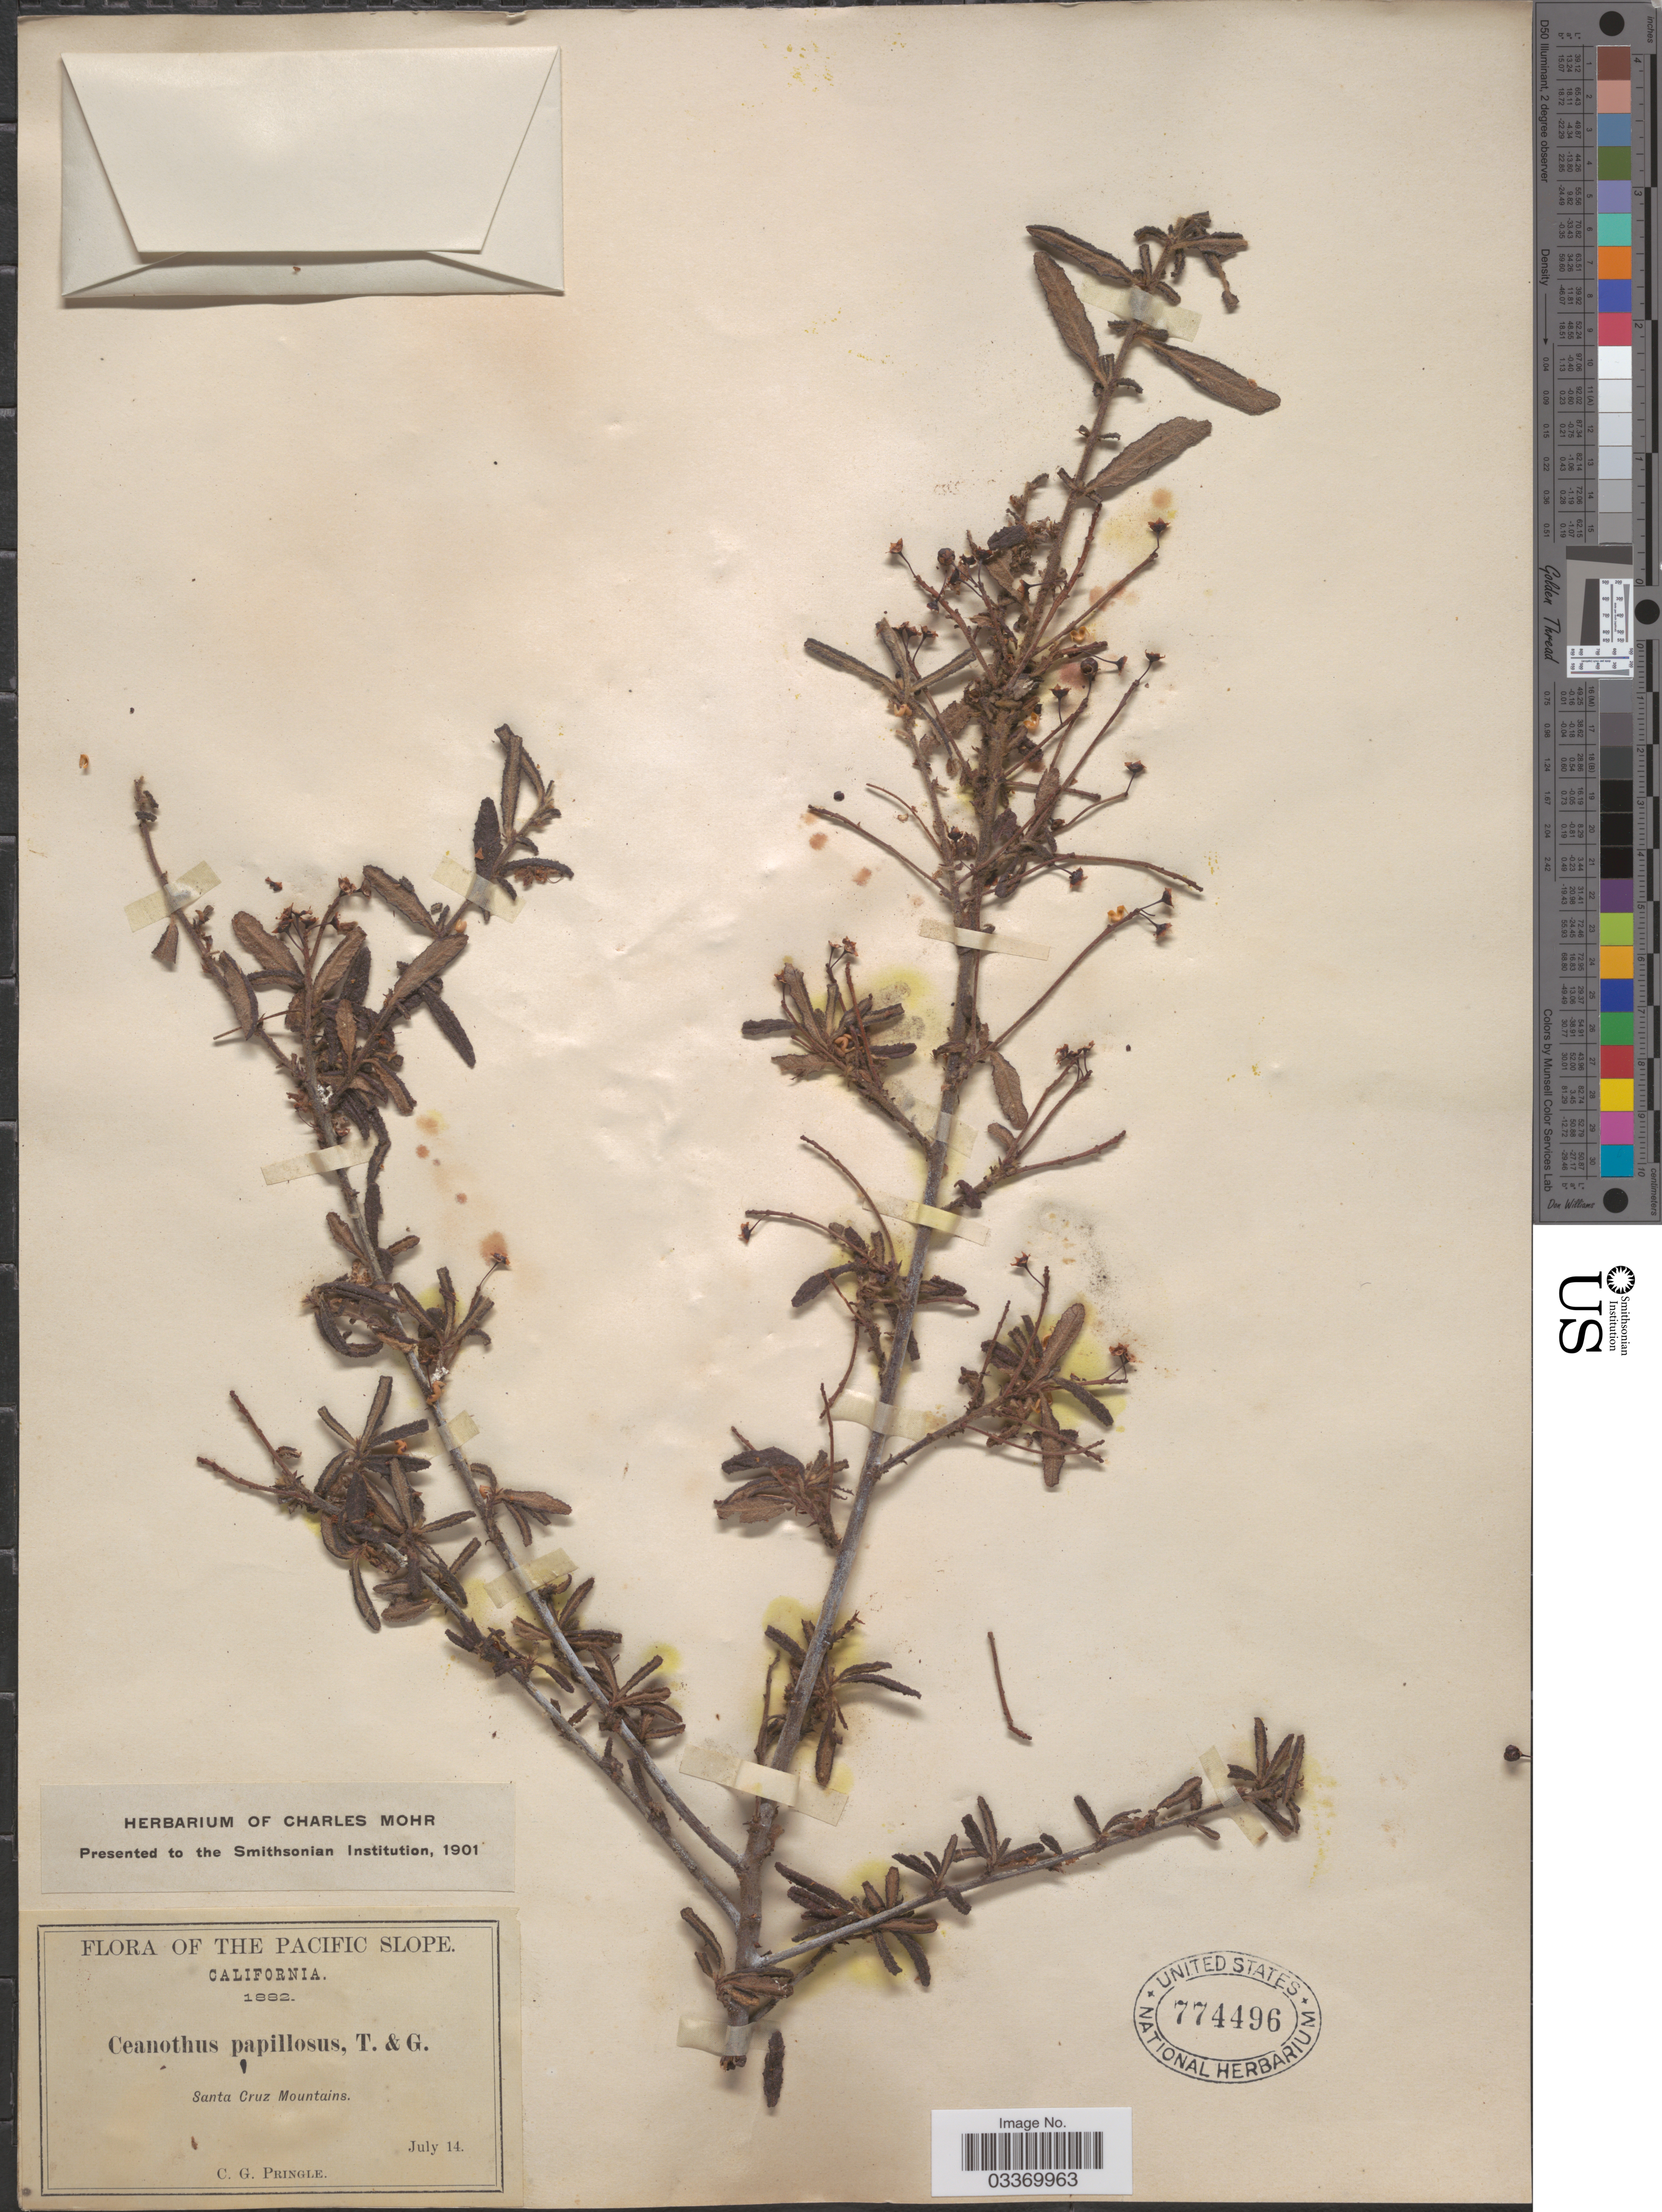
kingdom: Plantae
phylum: Tracheophyta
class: Magnoliopsida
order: Rosales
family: Rhamnaceae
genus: Ceanothus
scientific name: Ceanothus papillosus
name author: Torr. & A. Gray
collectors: C. G. Pringle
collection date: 1882-07-14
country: United States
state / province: California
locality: The Pacific Slope. Santa Cruz Mountains.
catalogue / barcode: US 774496